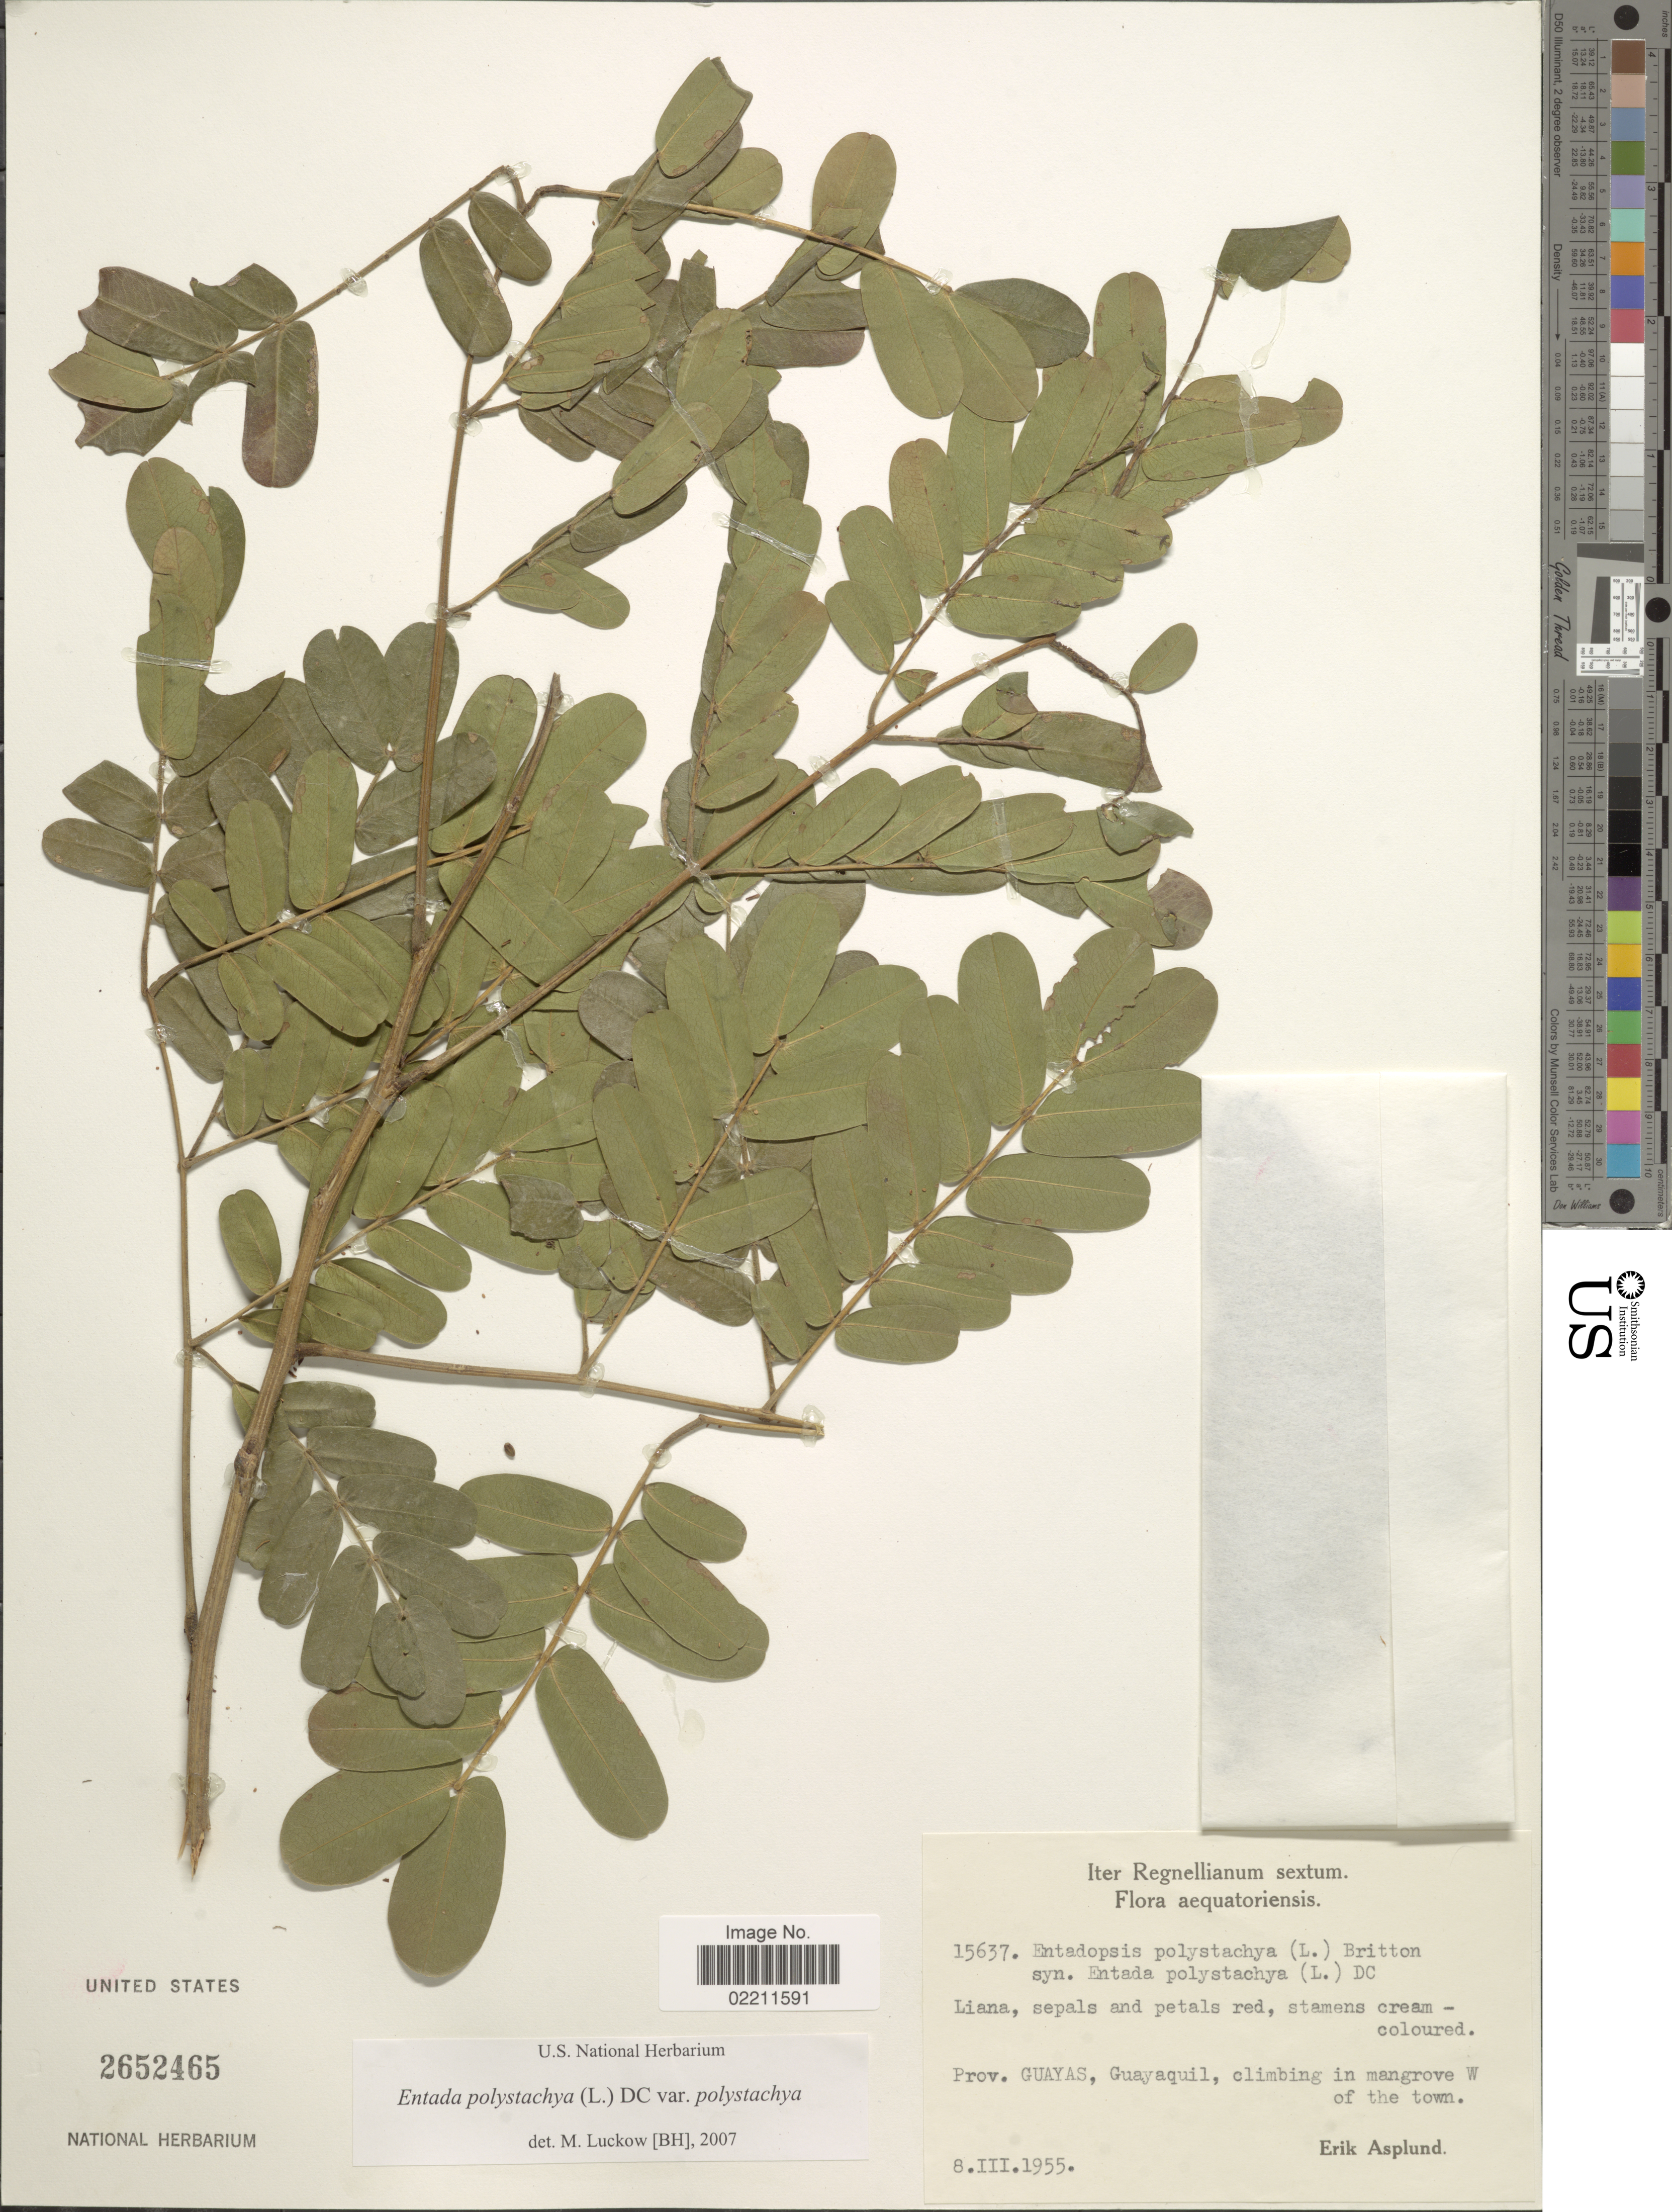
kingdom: Plantae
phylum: Tracheophyta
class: Magnoliopsida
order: Fabales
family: Fabaceae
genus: Entada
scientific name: Entada polystachya var. polystachya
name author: (L.) DC.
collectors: E. Asplund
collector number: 15637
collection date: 1955-03-08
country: Ecuador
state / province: Guayas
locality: Aequatoriensis, Prov. Guayas, Guayquil.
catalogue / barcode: US 2652465